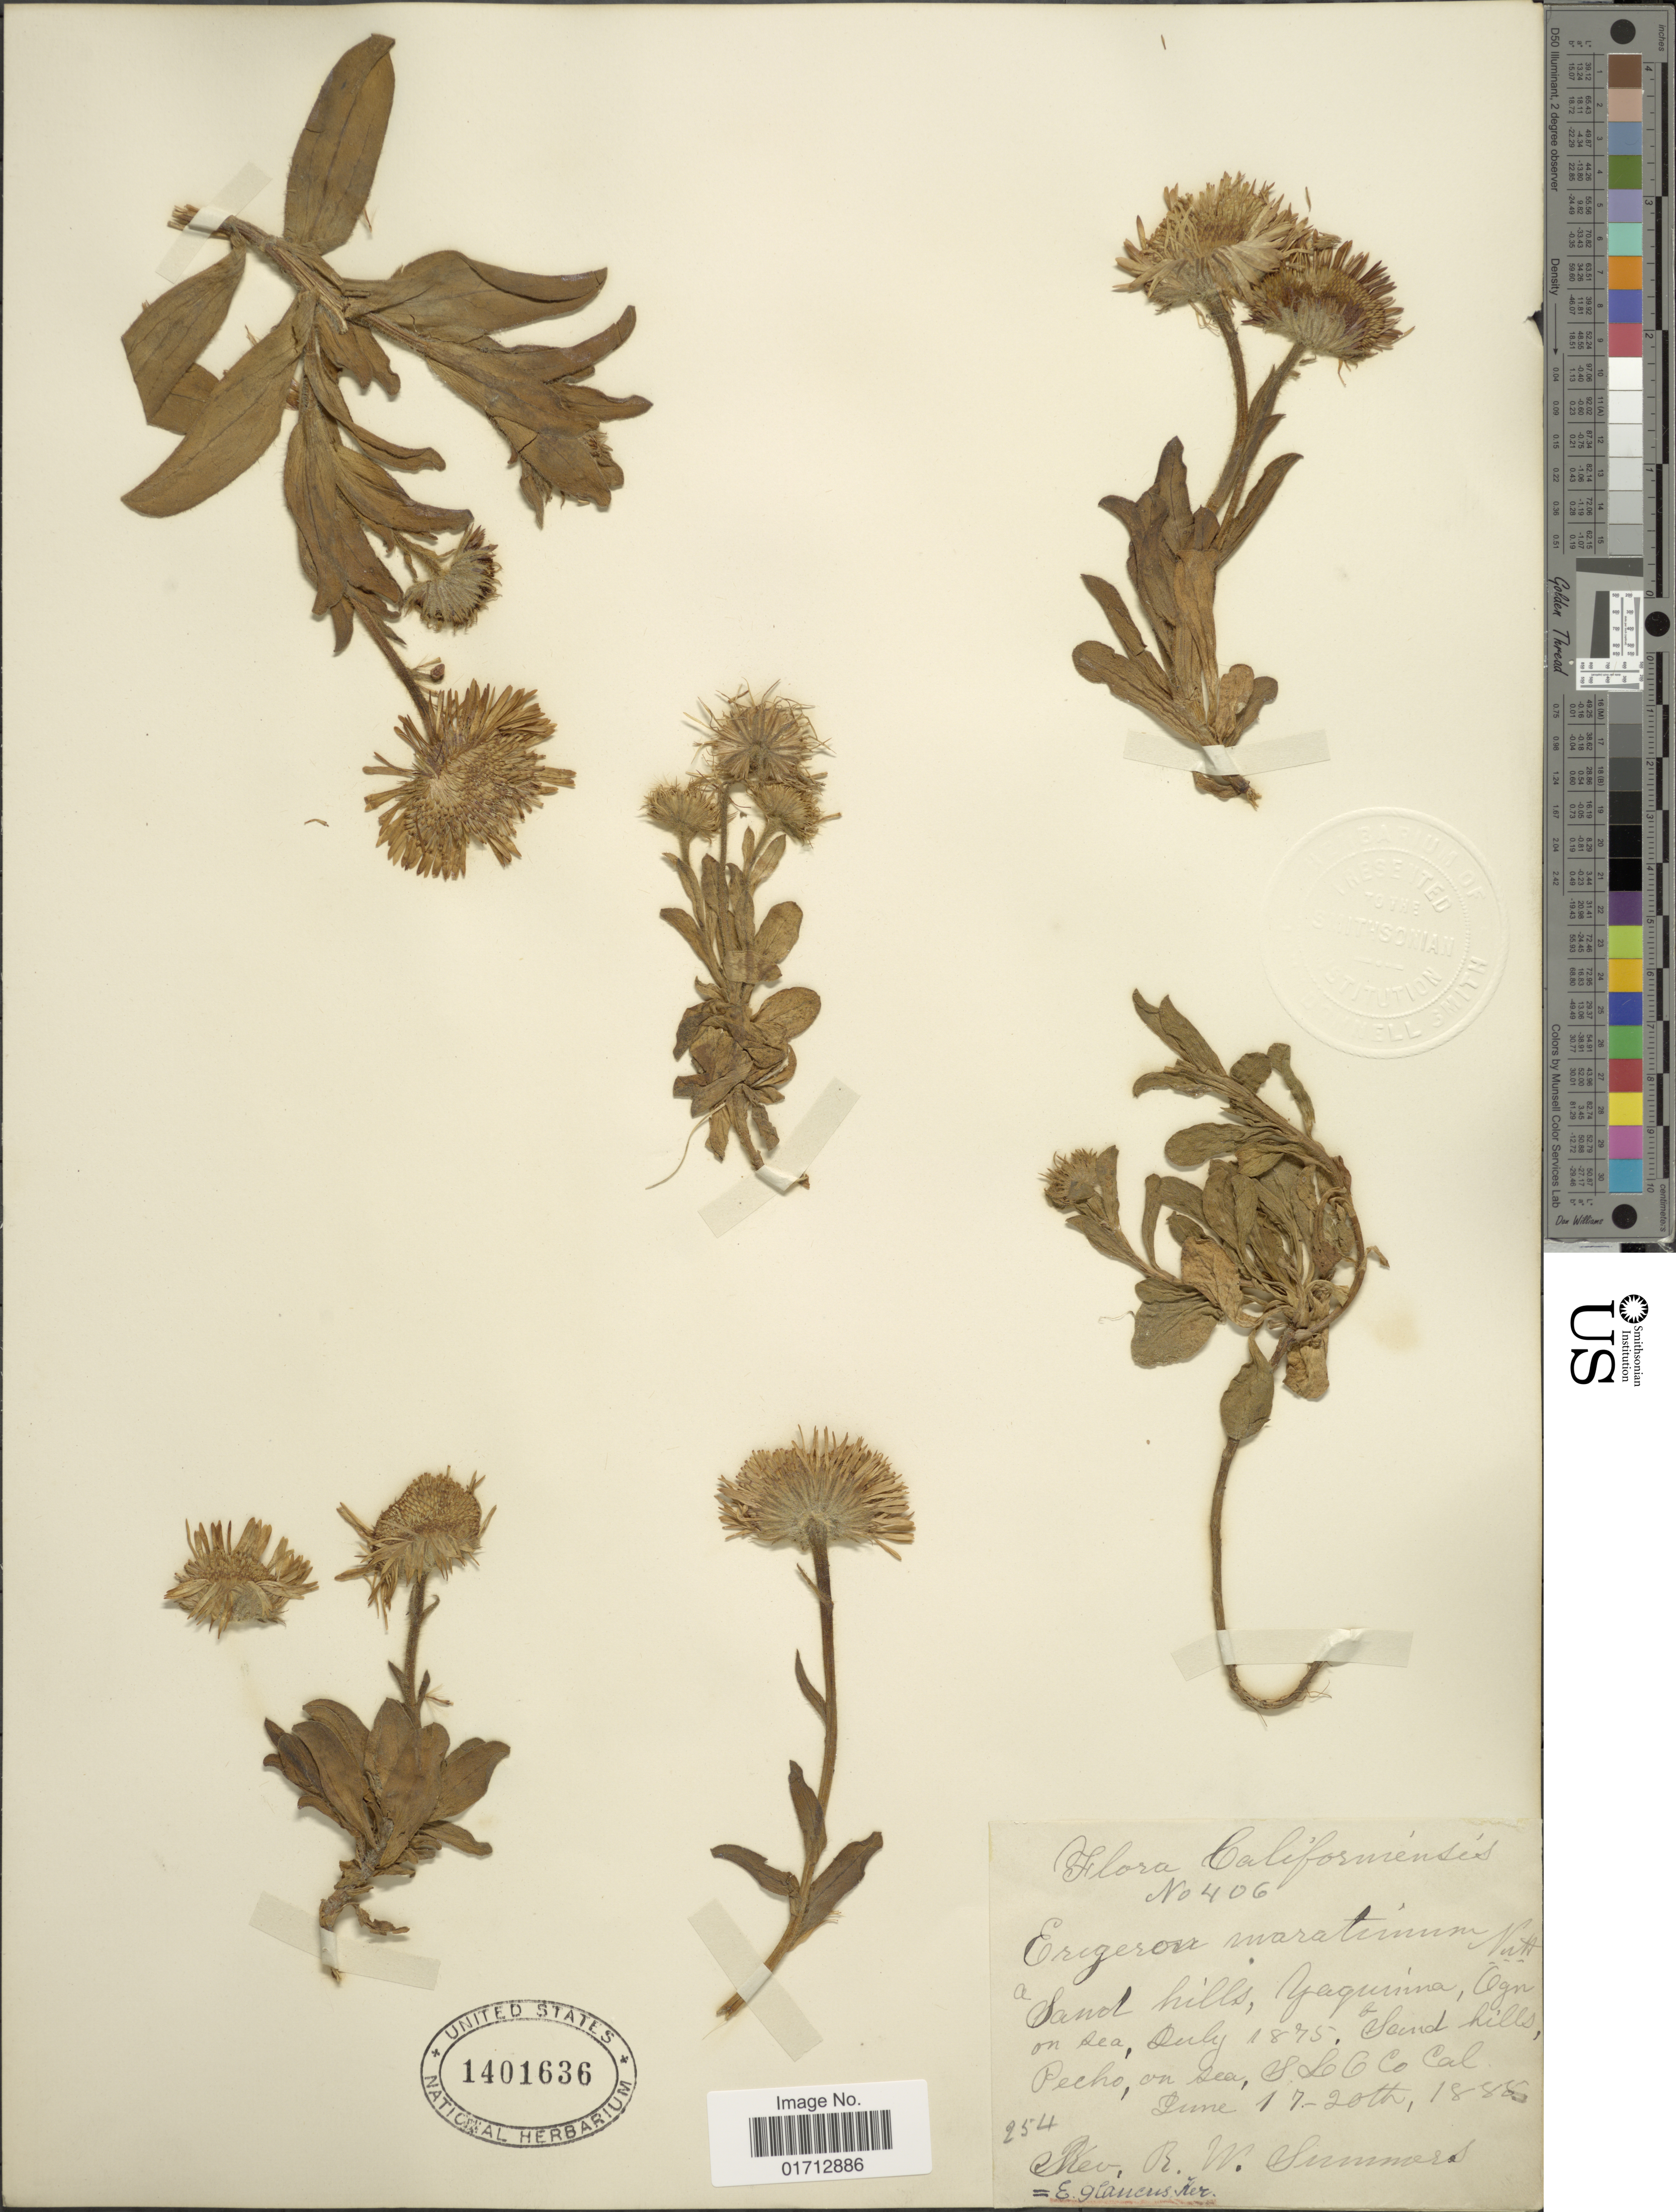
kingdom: Plantae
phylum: Tracheophyta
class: Magnoliopsida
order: Asterales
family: Asteraceae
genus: Erigeron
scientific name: Erigeron glaucus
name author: Ker Gawl.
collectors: R. Summers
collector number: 406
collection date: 1888-06-17/1888-06-20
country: United States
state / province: California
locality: Yaquina, ogn on sea, Pechi, on sea.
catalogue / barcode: US 1401636